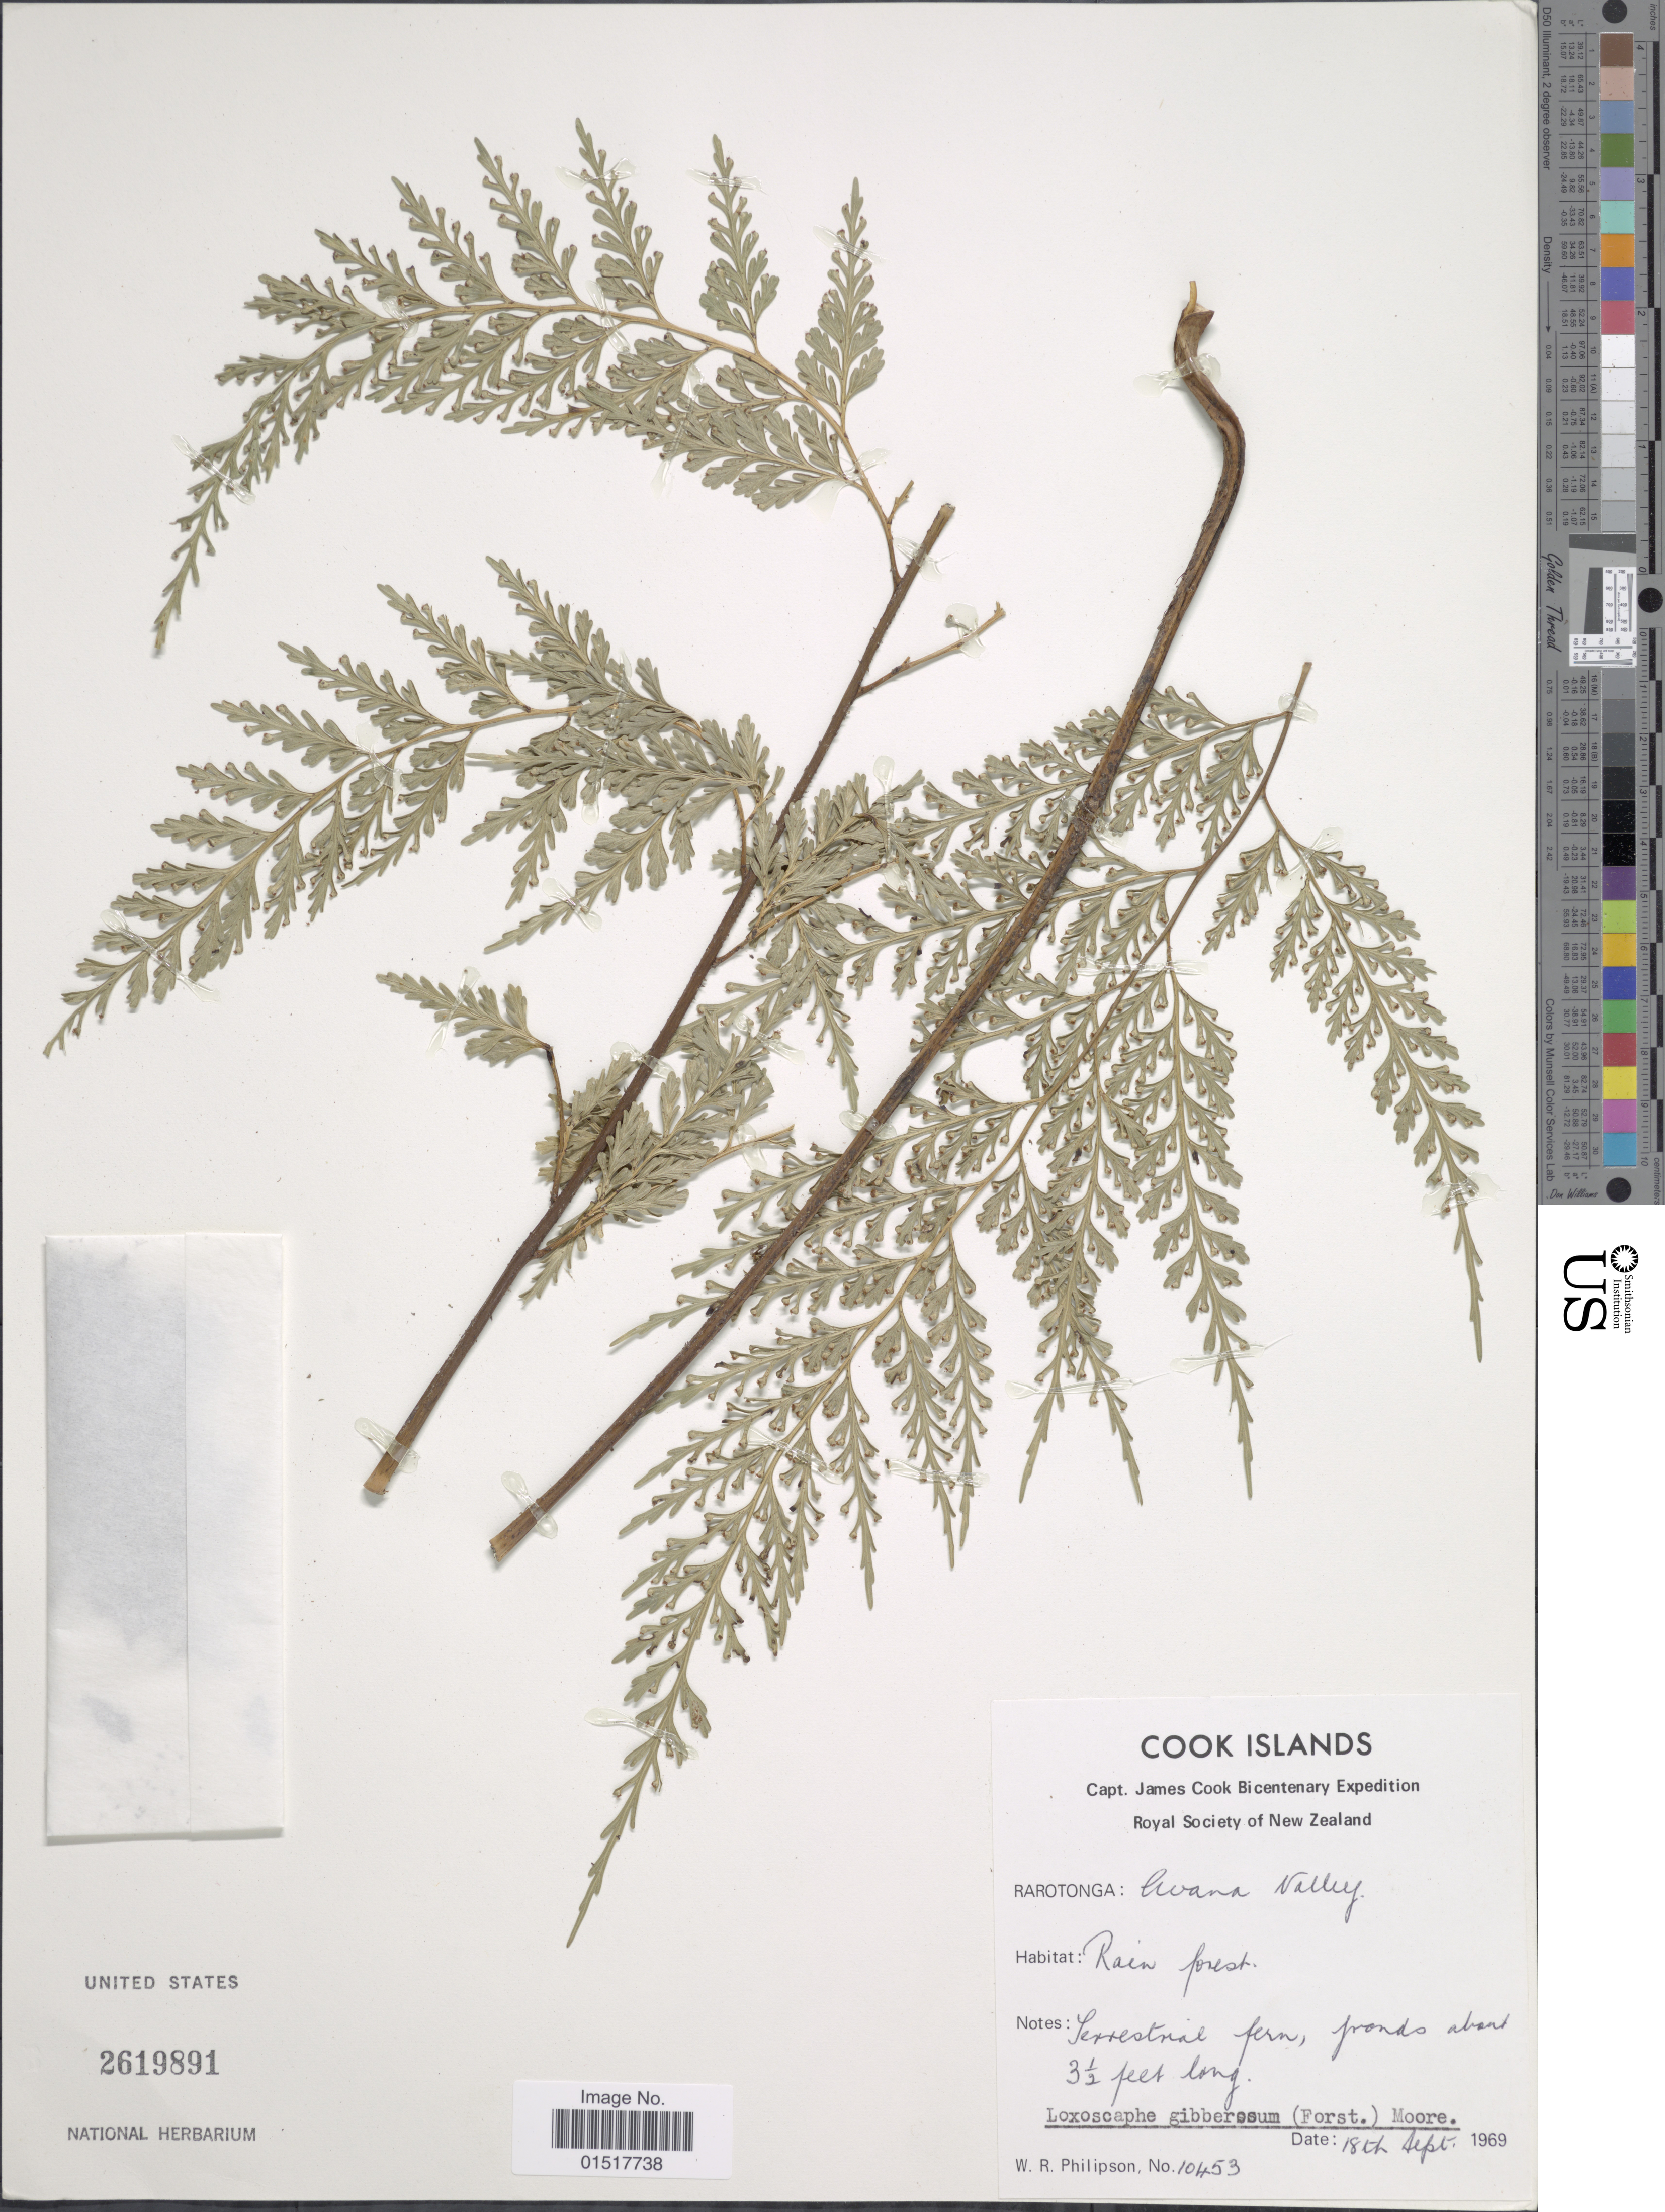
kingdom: Plantae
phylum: Tracheophyta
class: Polypodiopsida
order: Polypodiales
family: Aspleniaceae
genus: Asplenium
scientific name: Asplenium gibberosum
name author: (G. Forst.) Mett.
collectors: W. R. Philipson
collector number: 10453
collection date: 1969-09-18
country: Cook Islands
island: Rarotonga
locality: Rarotonga: Avana Valley.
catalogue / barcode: US 2619891